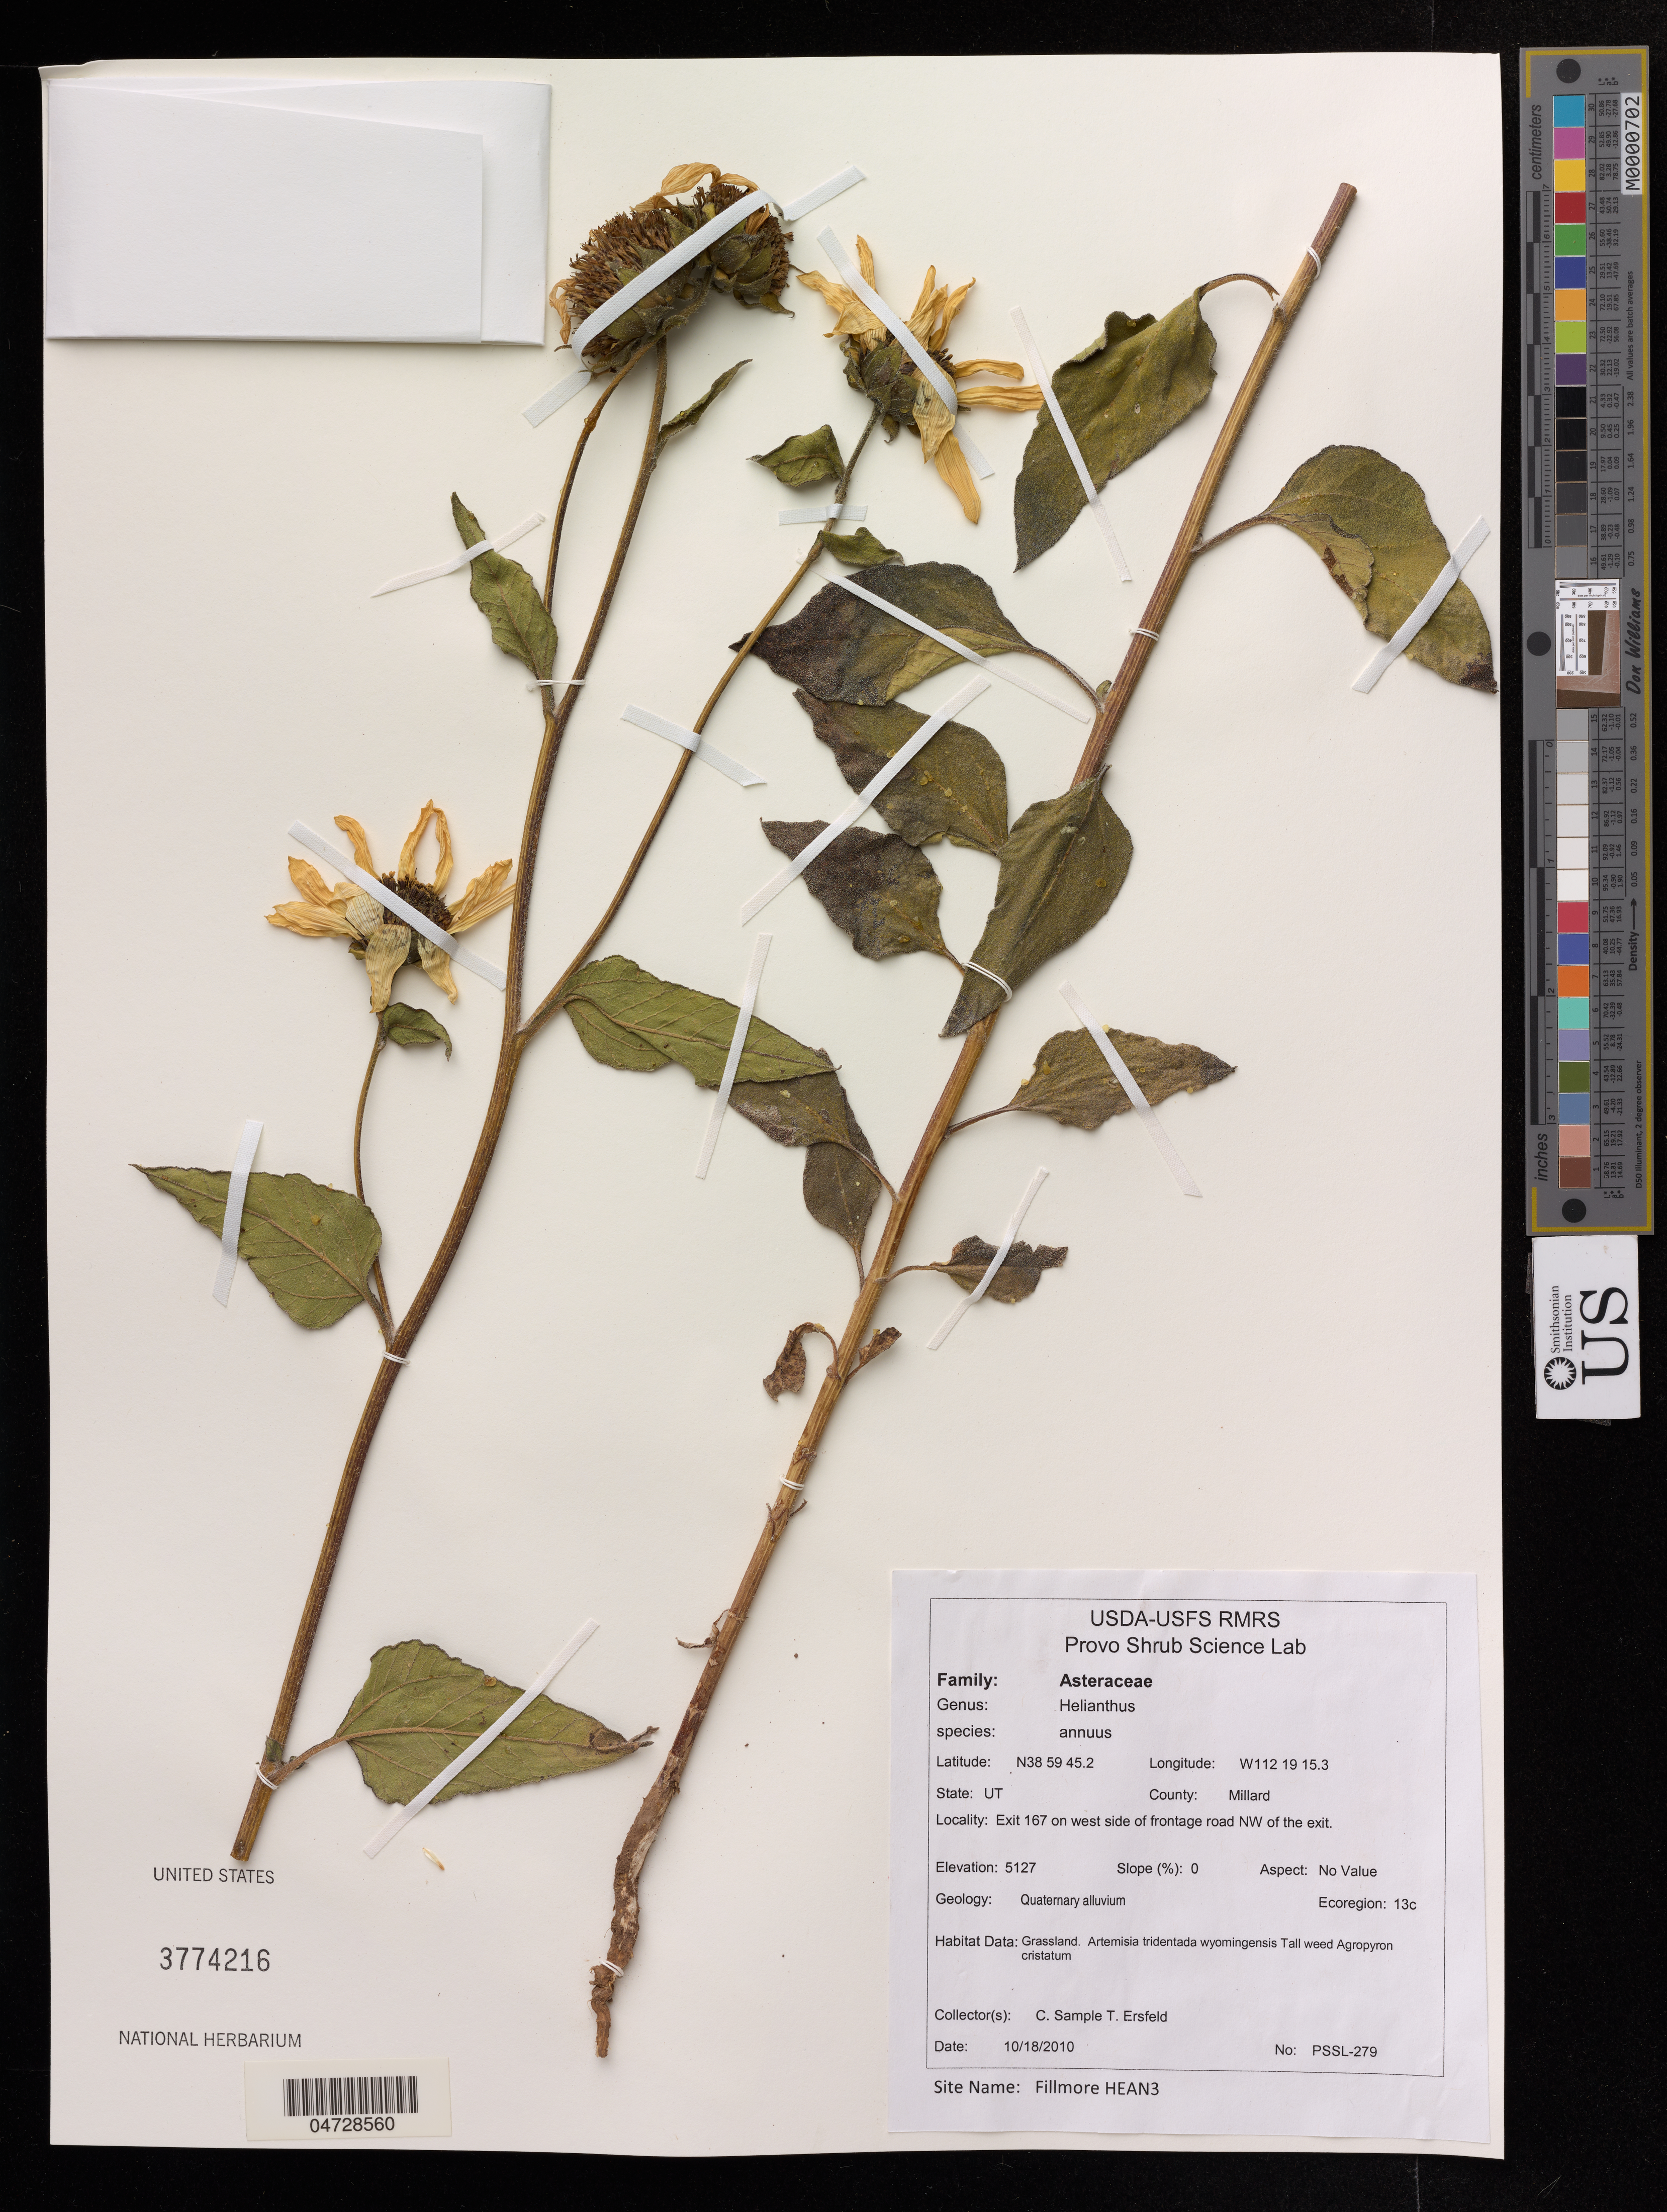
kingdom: Plantae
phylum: Tracheophyta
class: Magnoliopsida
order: Asterales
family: Asteraceae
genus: Helianthus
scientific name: Helianthus annuus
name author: L.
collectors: C. Sample & T. Ersfeld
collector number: PSSL-279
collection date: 2010-10-18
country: United States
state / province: Utah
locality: County: Millard, Exit 167 on west side of frontage road NW of the exit.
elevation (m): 1563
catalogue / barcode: US 3774216